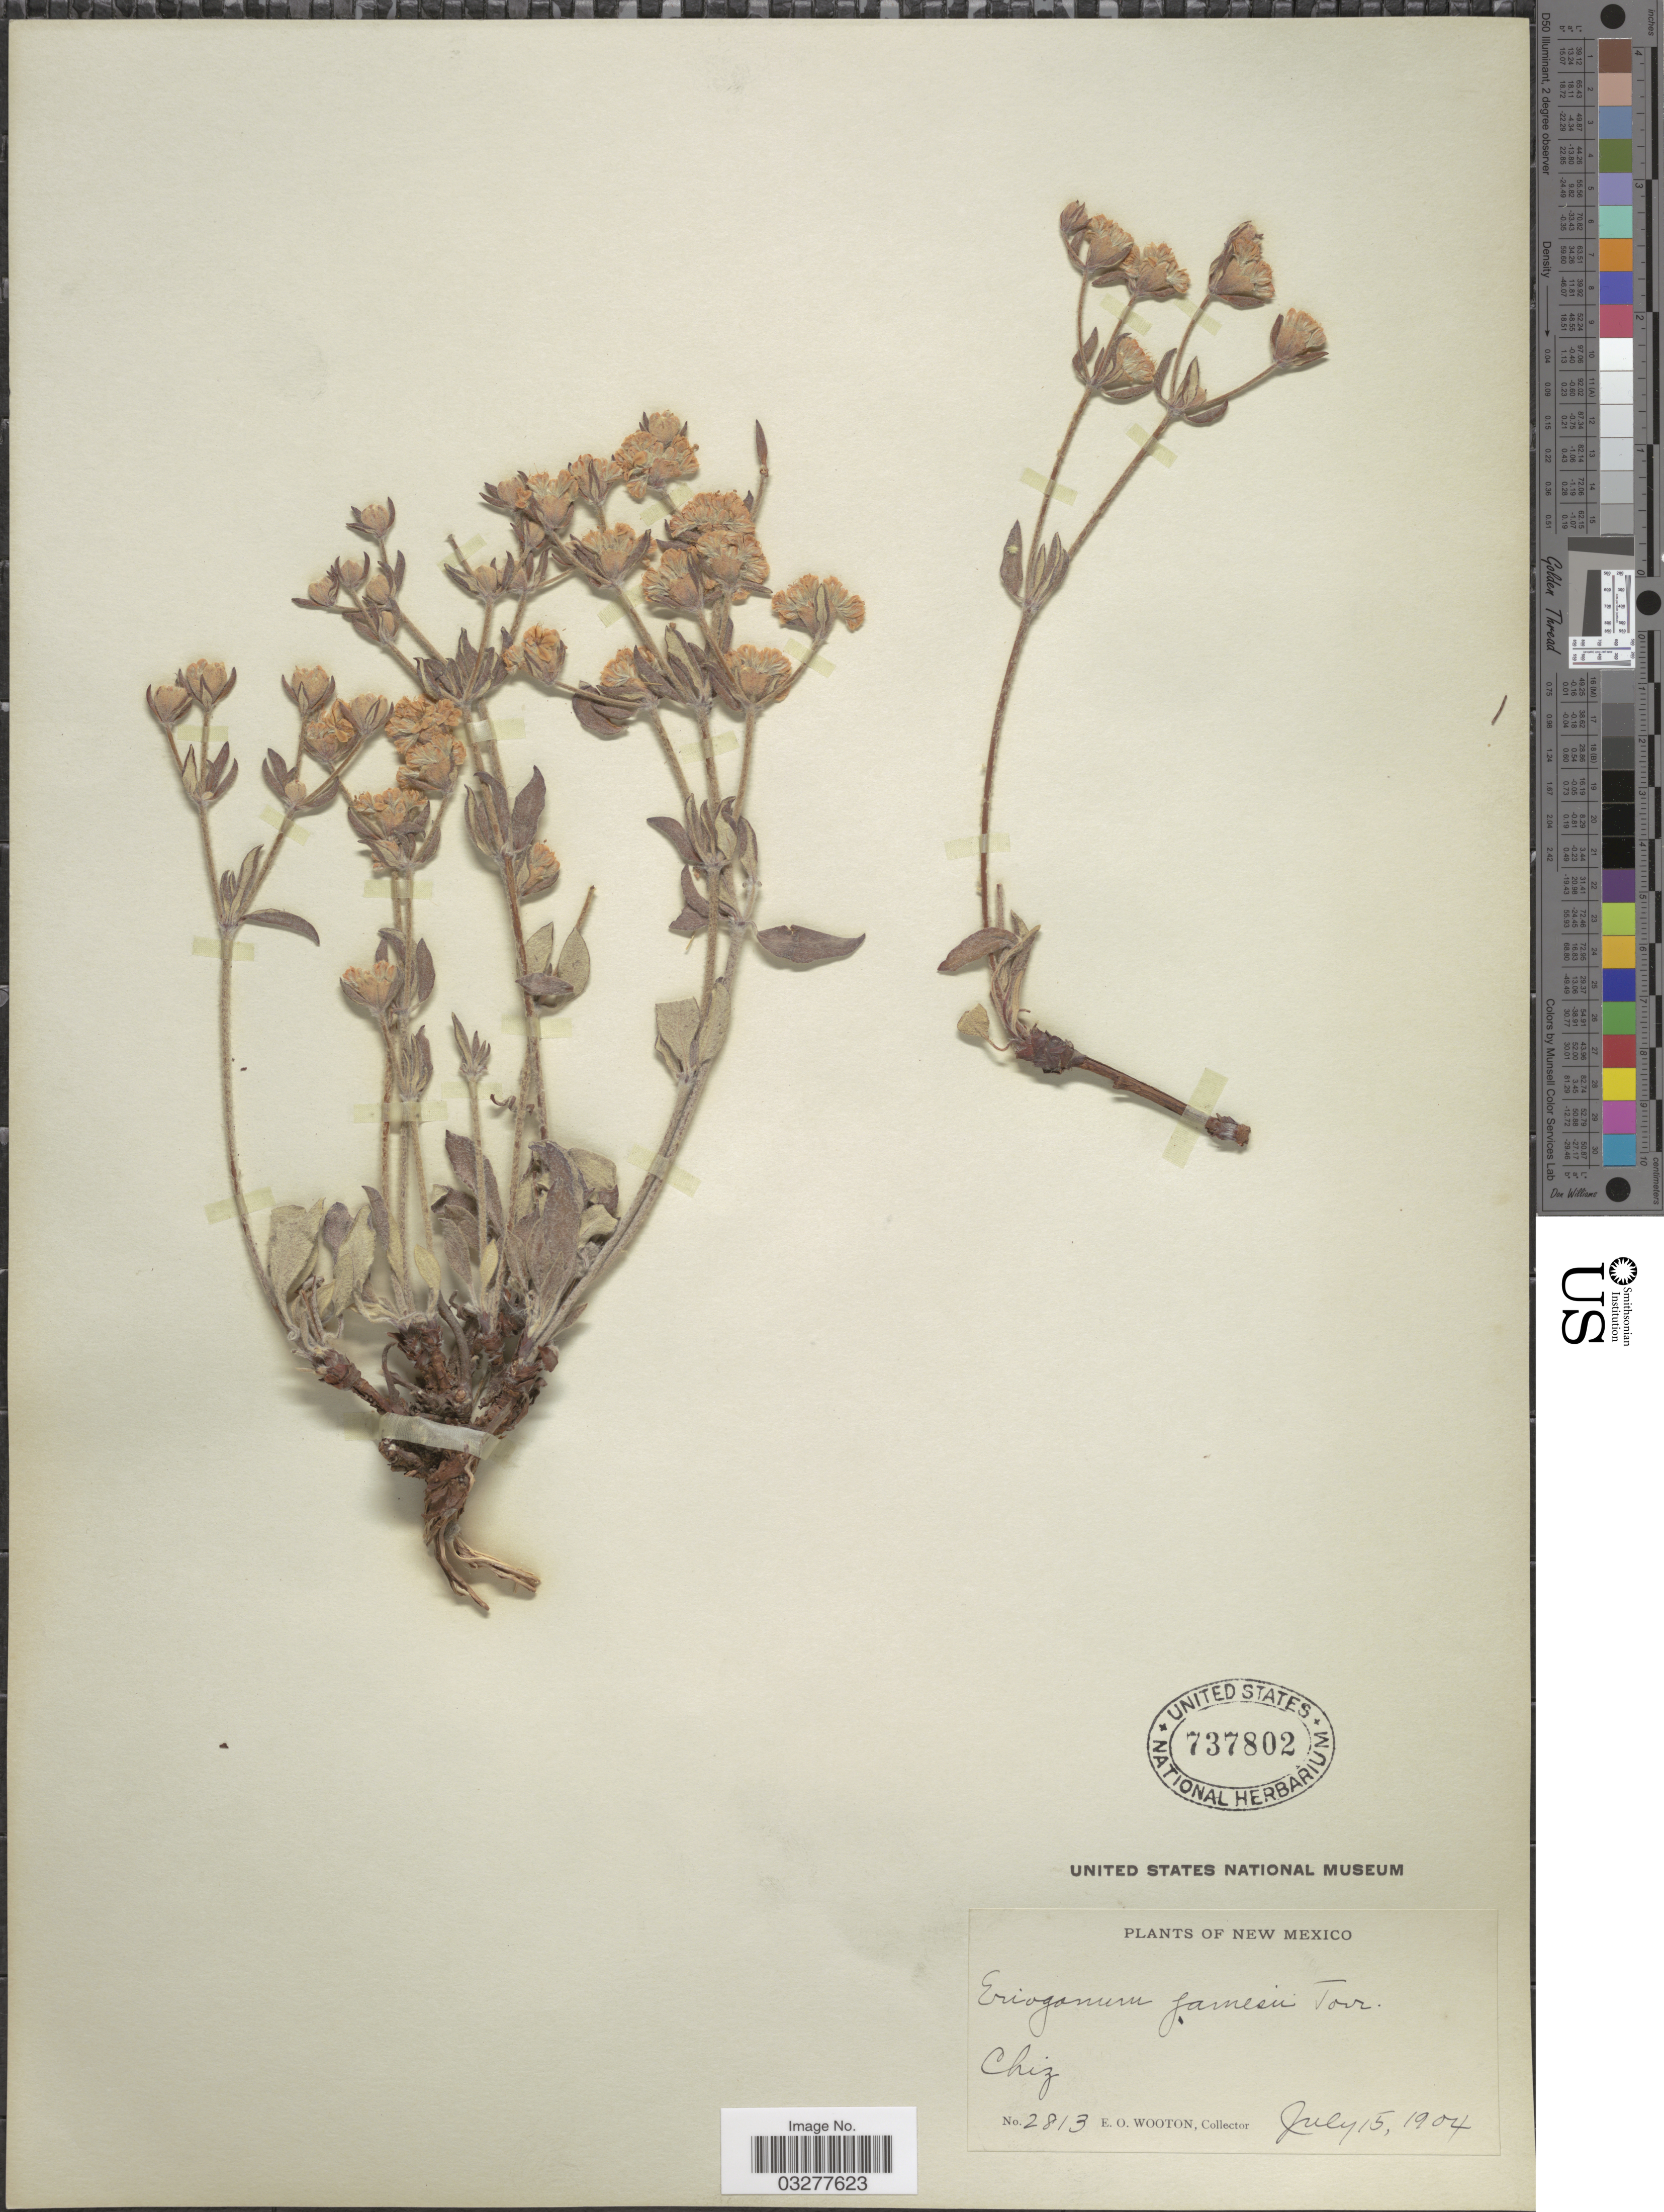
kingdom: Plantae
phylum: Tracheophyta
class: Magnoliopsida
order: Caryophyllales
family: Polygonaceae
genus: Eriogonum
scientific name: Eriogonum jamesii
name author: Benth.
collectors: E. O. Wooton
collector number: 2813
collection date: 1904-07-15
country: United States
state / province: New Mexico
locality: Chiz.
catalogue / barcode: US 737802